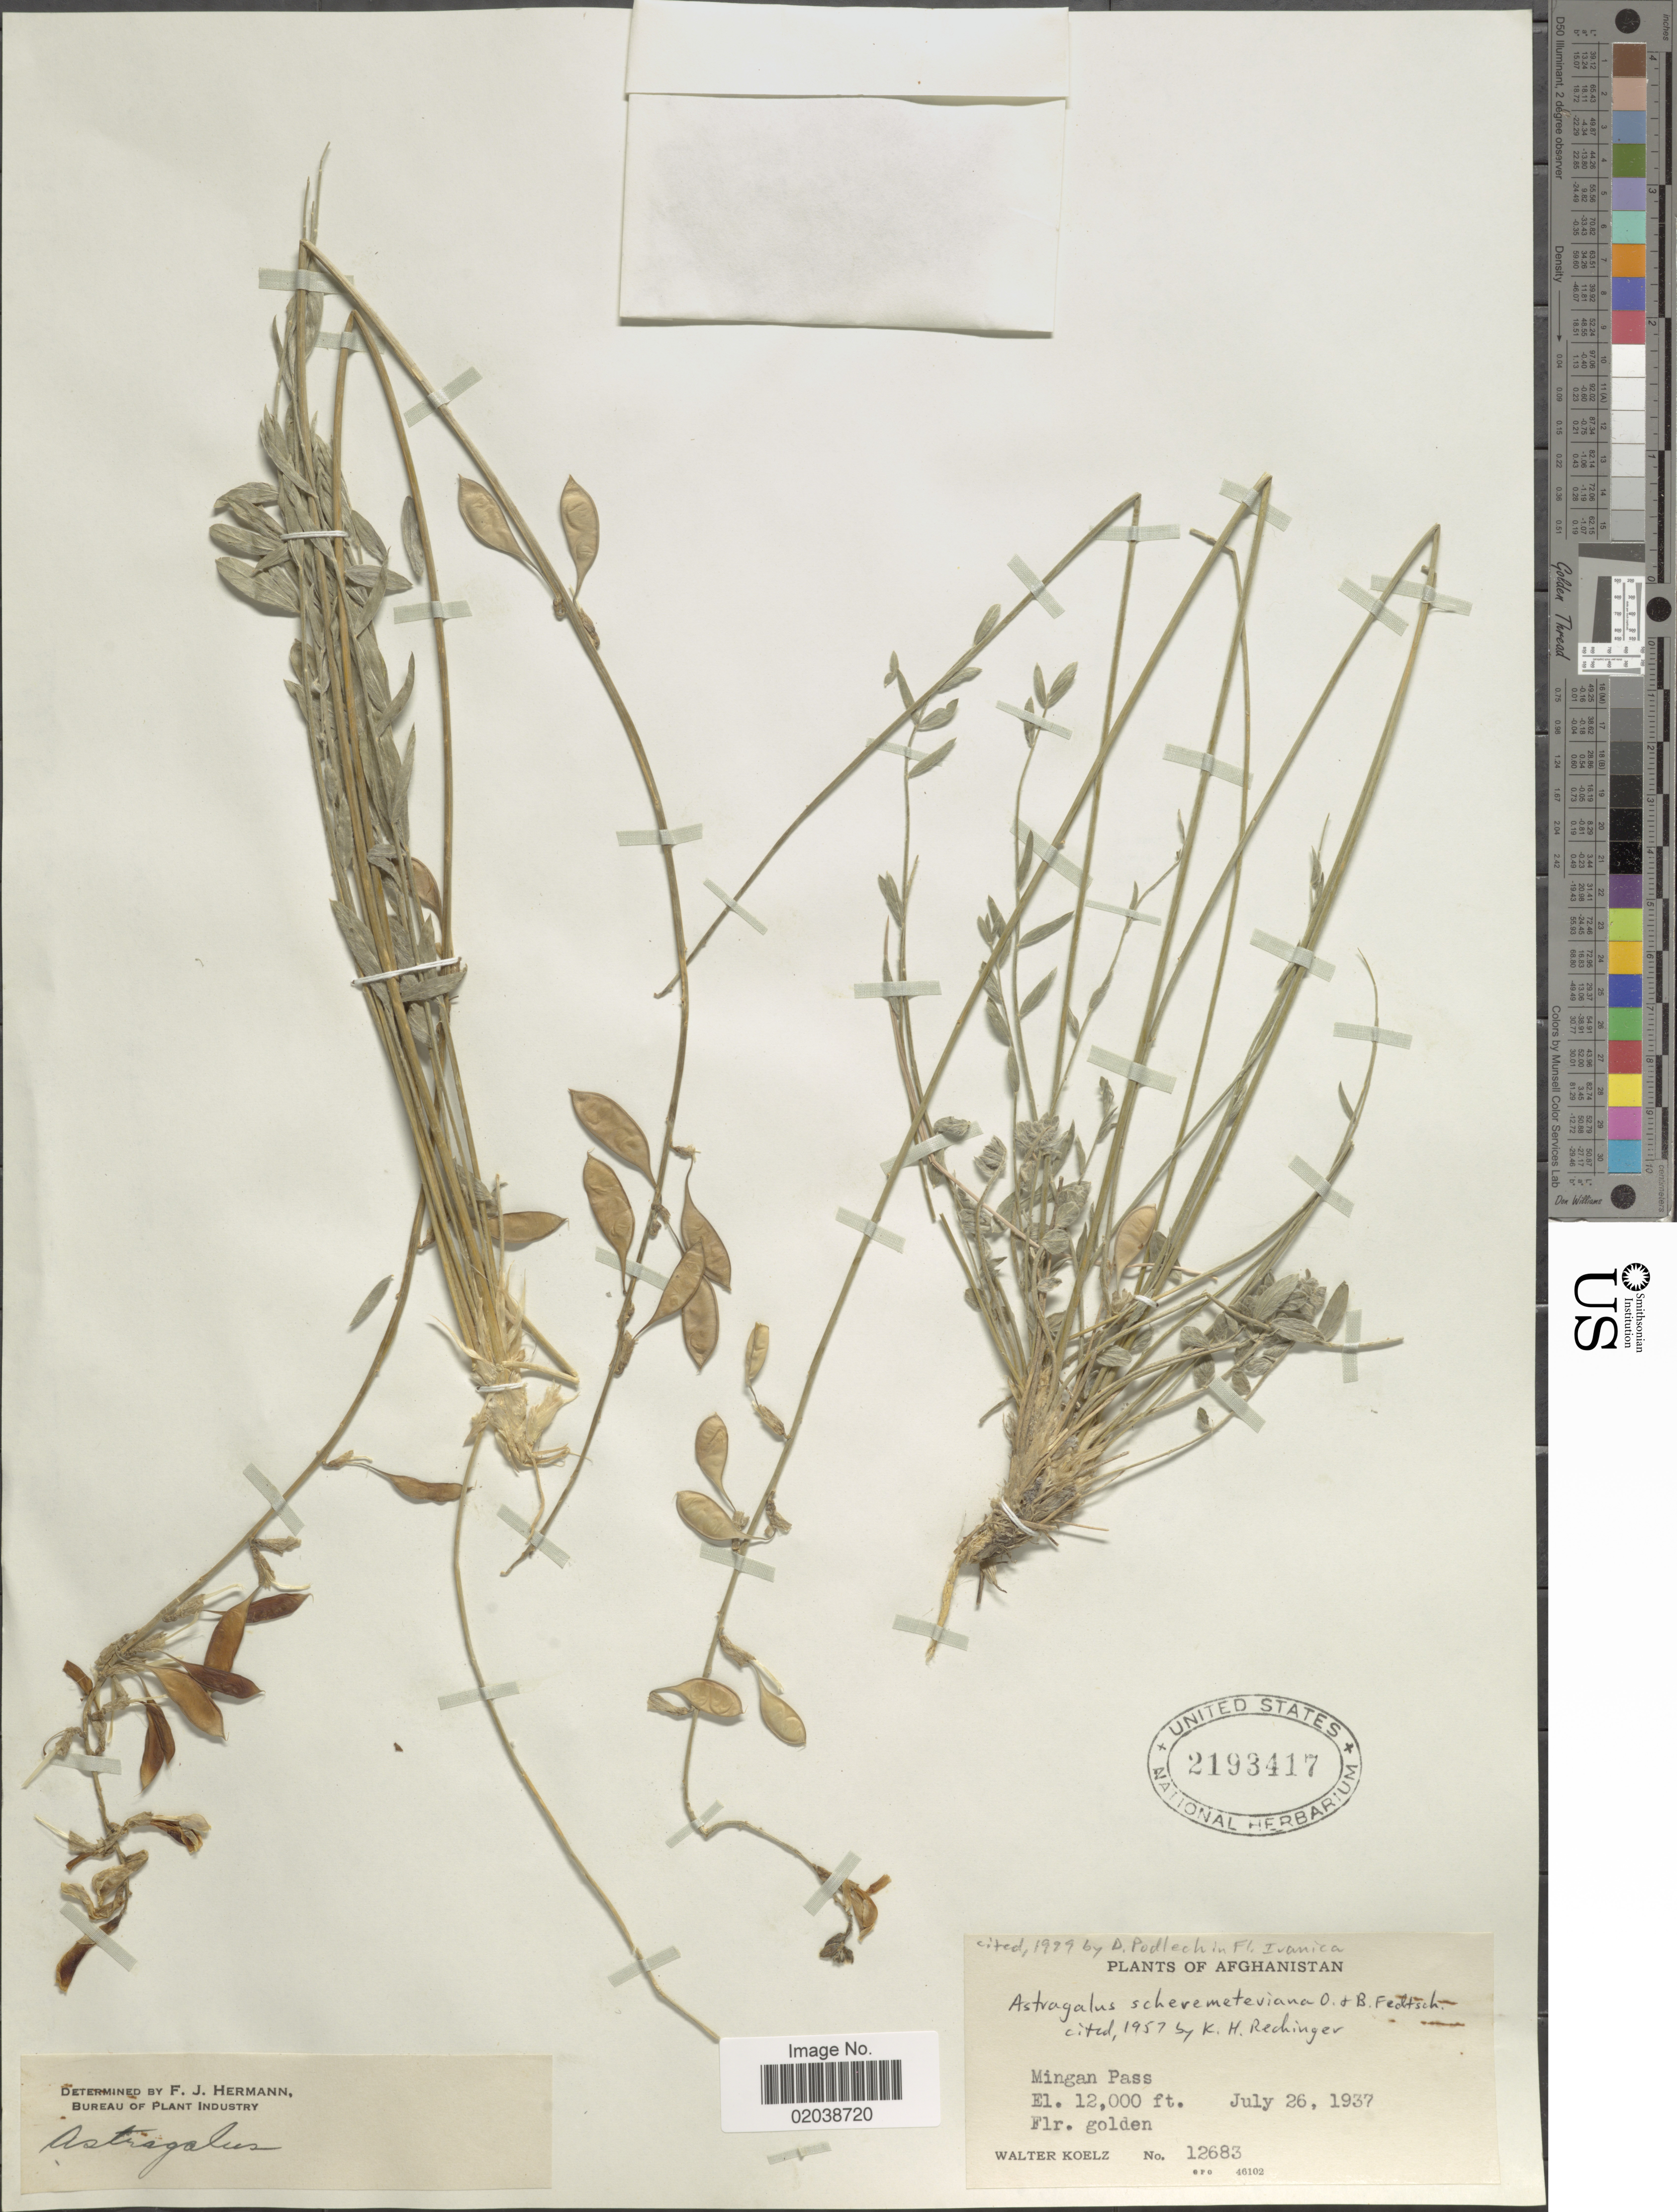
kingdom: Plantae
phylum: Tracheophyta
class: Magnoliopsida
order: Fabales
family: Fabaceae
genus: Astragalus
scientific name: Astragalus scheremetevianus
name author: O. Fedtsch.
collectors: W. N. Koelz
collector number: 12683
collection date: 1937-07-26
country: Afghanistan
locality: Mingan Pass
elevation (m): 3658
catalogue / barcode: US 2193417